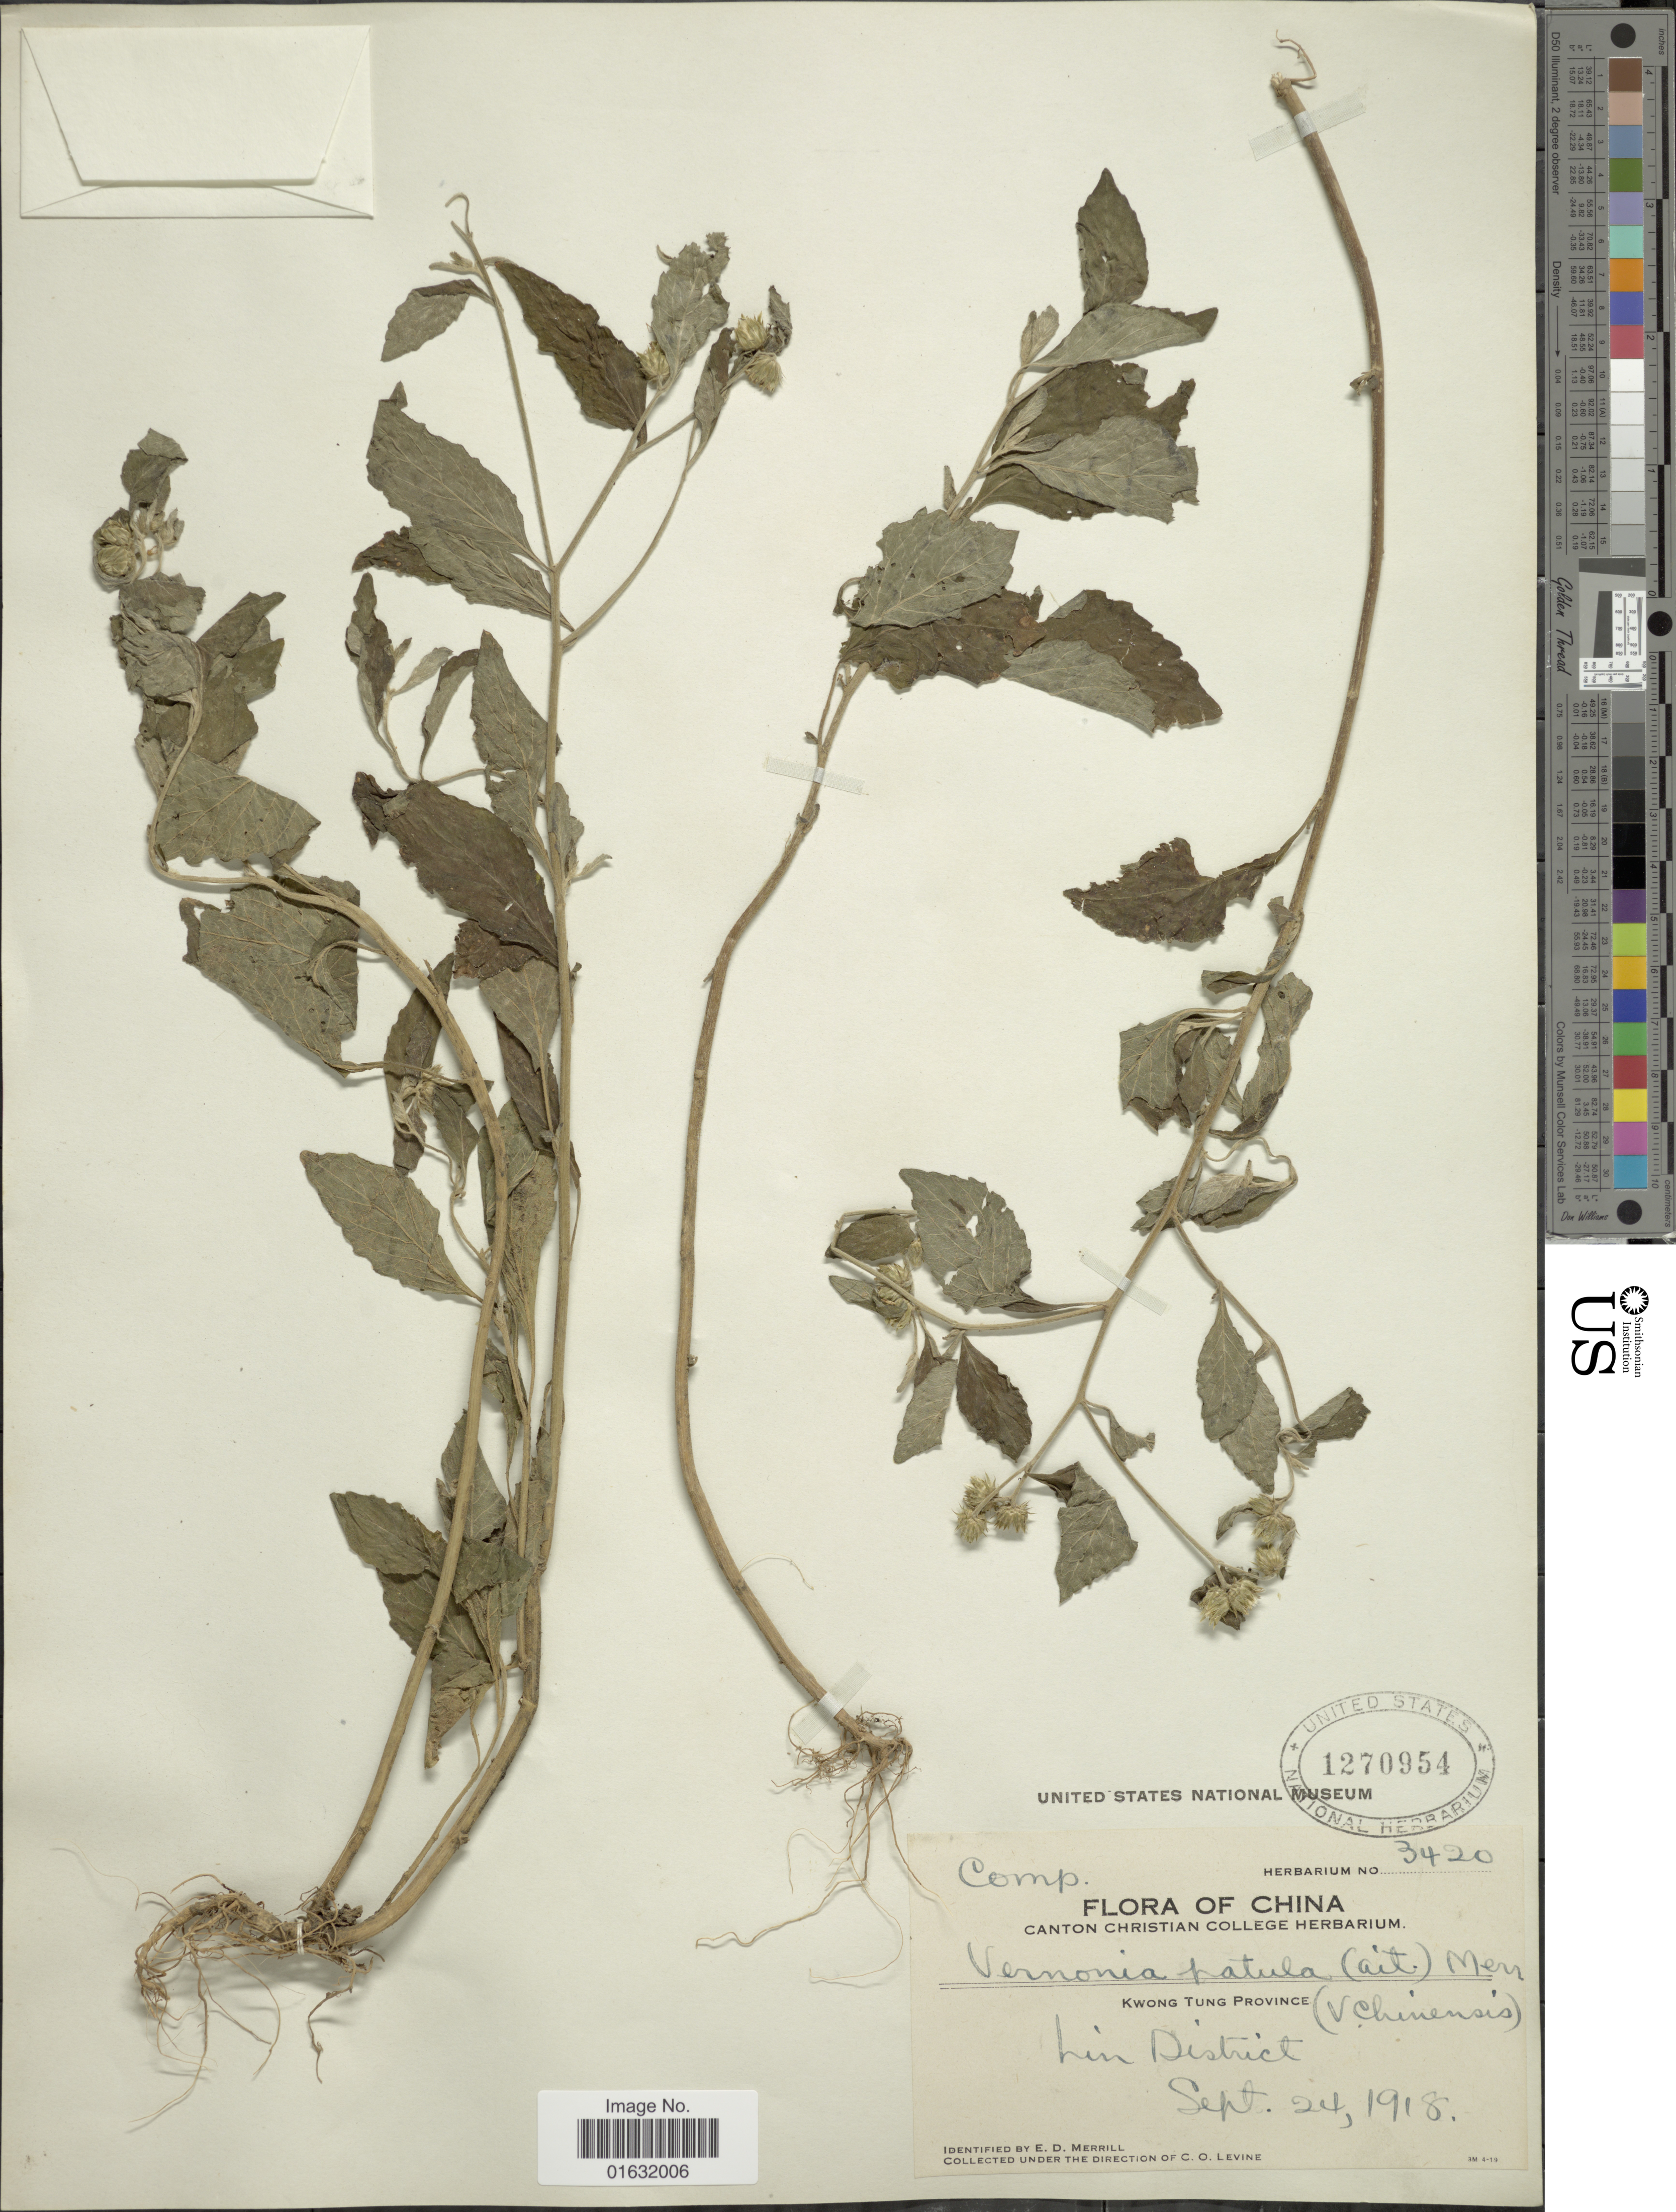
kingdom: Plantae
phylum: Tracheophyta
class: Magnoliopsida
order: Asterales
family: Asteraceae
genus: Cyanthillium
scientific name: Cyanthillium patulum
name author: (Aiton) H. Rob.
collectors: E. D. Merrill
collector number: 3420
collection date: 1918-09-24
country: China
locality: China, Kwong Tung Province (VChinensis), , Lin District.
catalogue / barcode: US 1270954